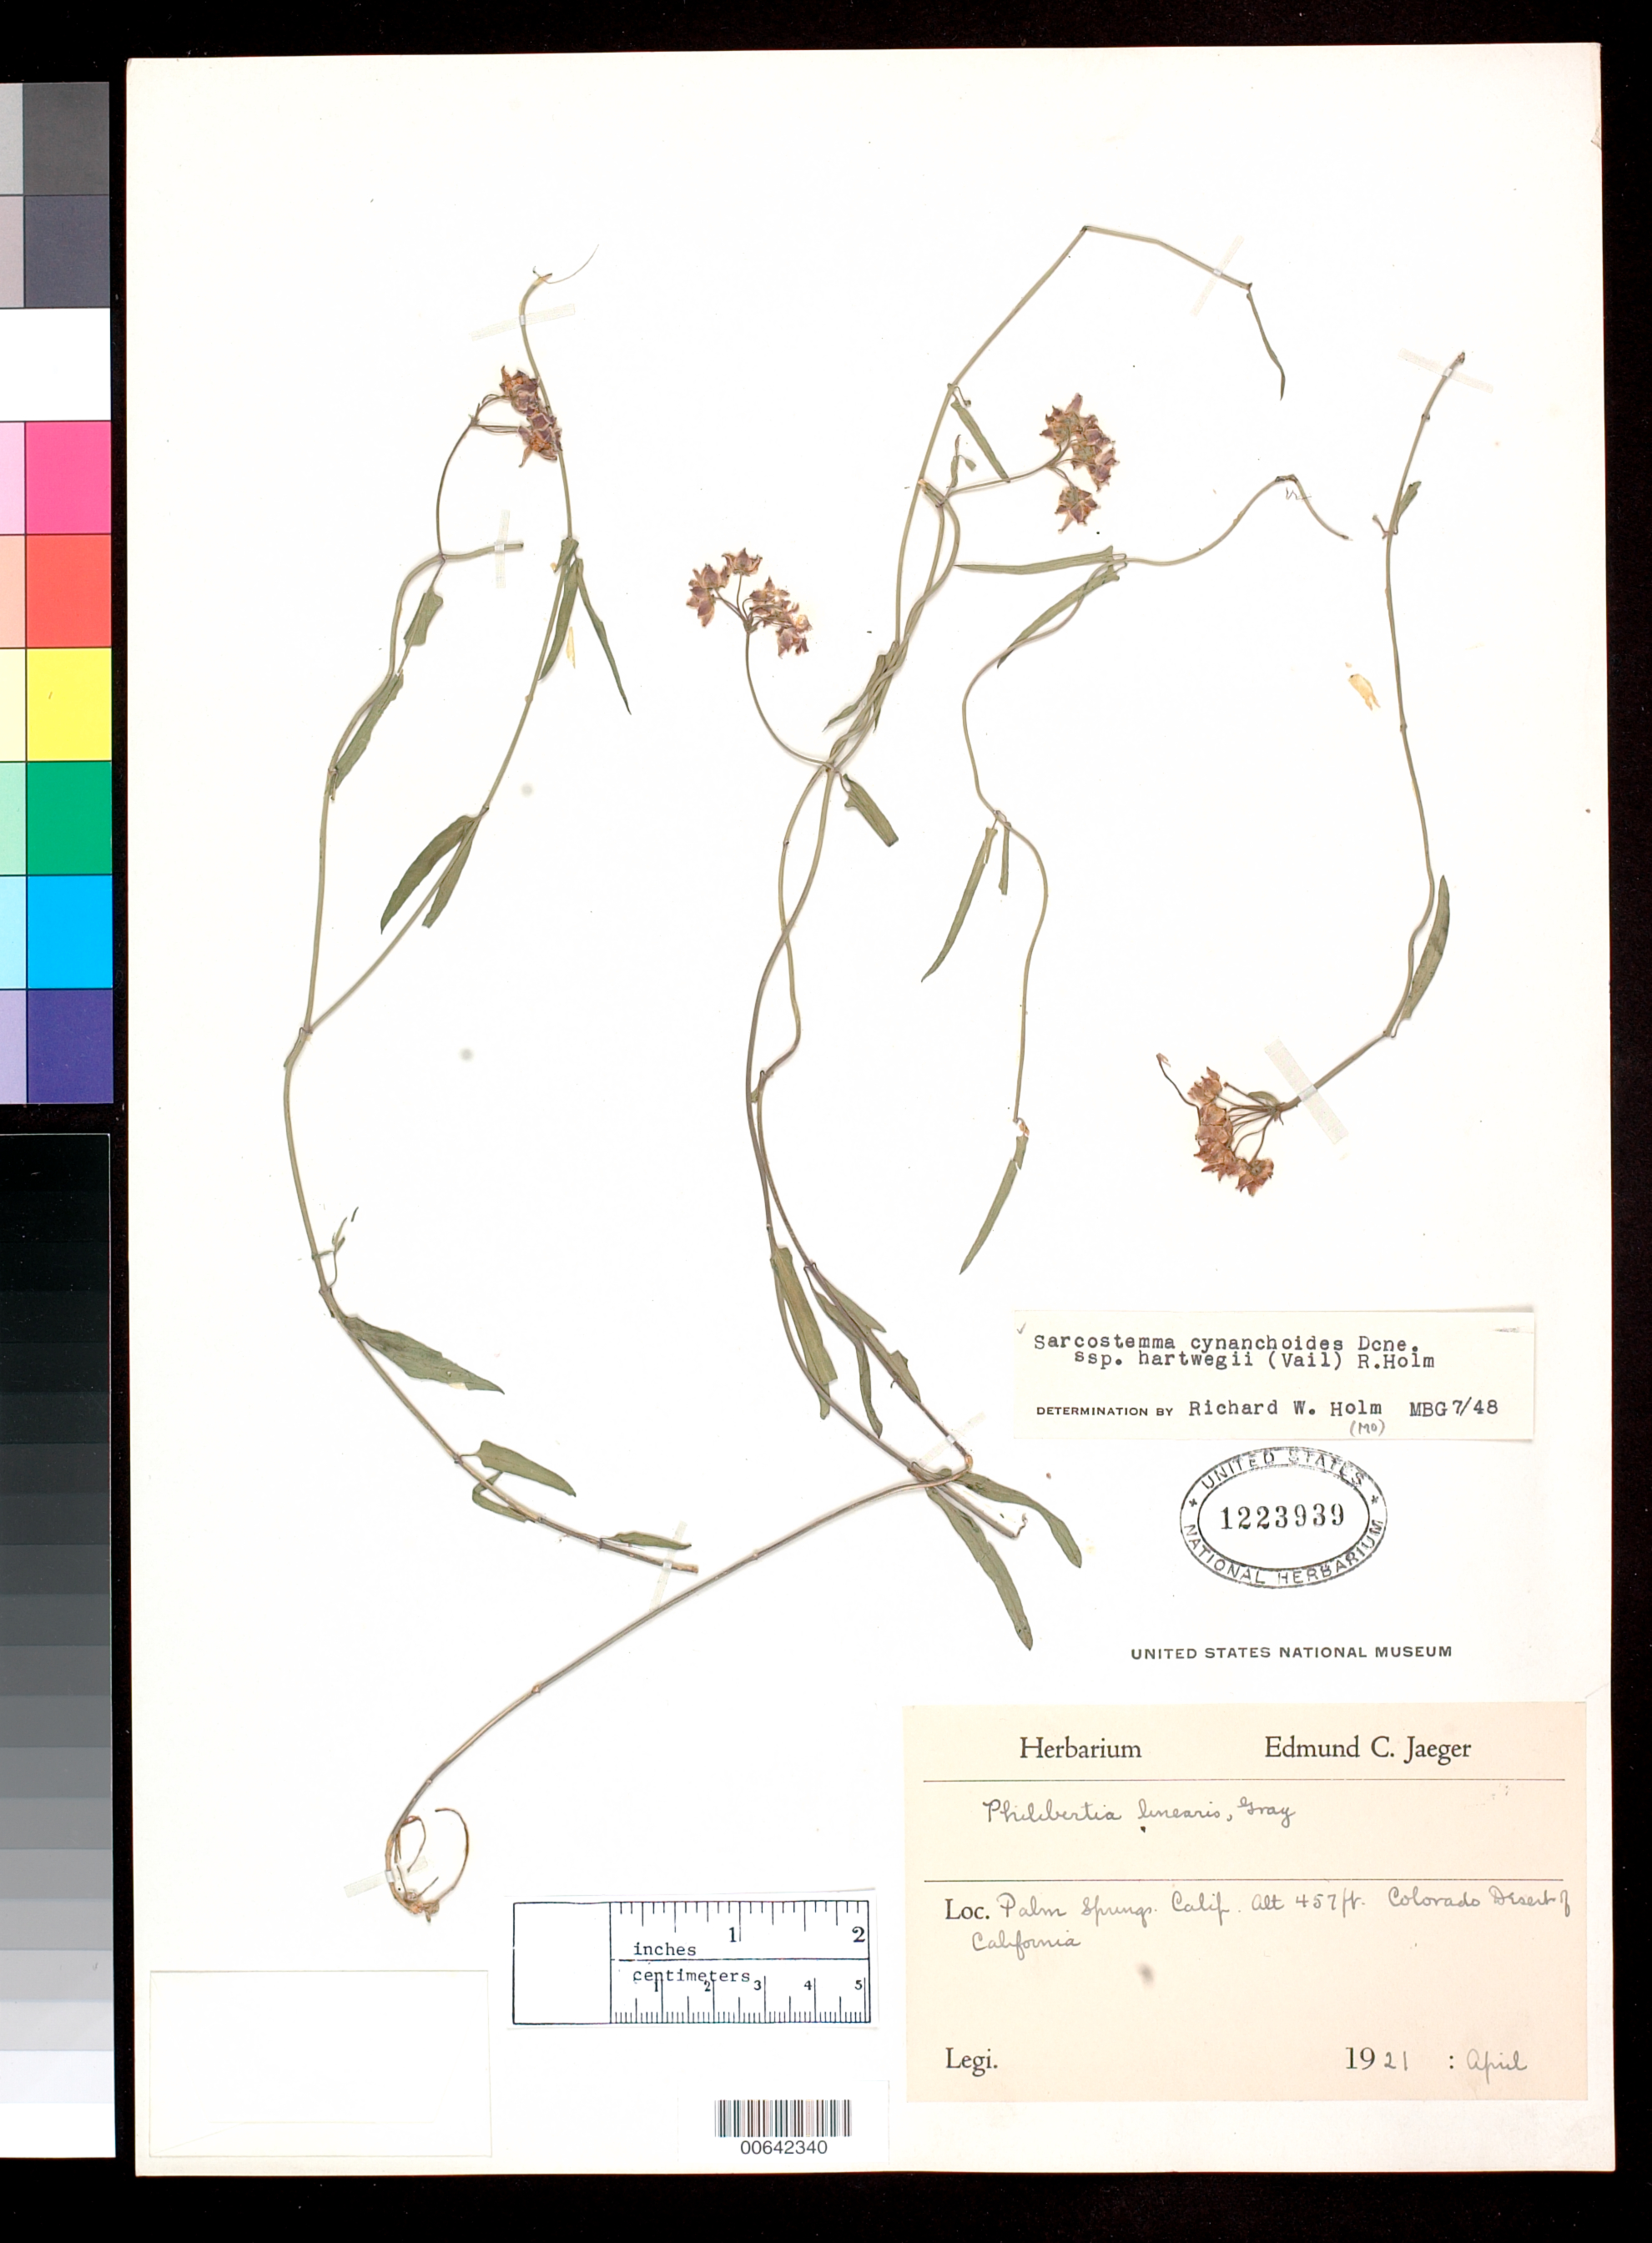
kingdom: Plantae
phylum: Tracheophyta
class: Magnoliopsida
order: Gentianales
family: Apocynaceae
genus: Sarcostemma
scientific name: Sarcostemma cynanchoides subsp. hartwegii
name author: Done.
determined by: Holm, R. W., (MO), Missouri Botanical Garden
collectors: E. Jaeger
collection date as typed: Apr 1921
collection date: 1921-04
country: United States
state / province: California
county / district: Riverside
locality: Palm Springs, Colorado Desert.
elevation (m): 139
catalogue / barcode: US 1123939